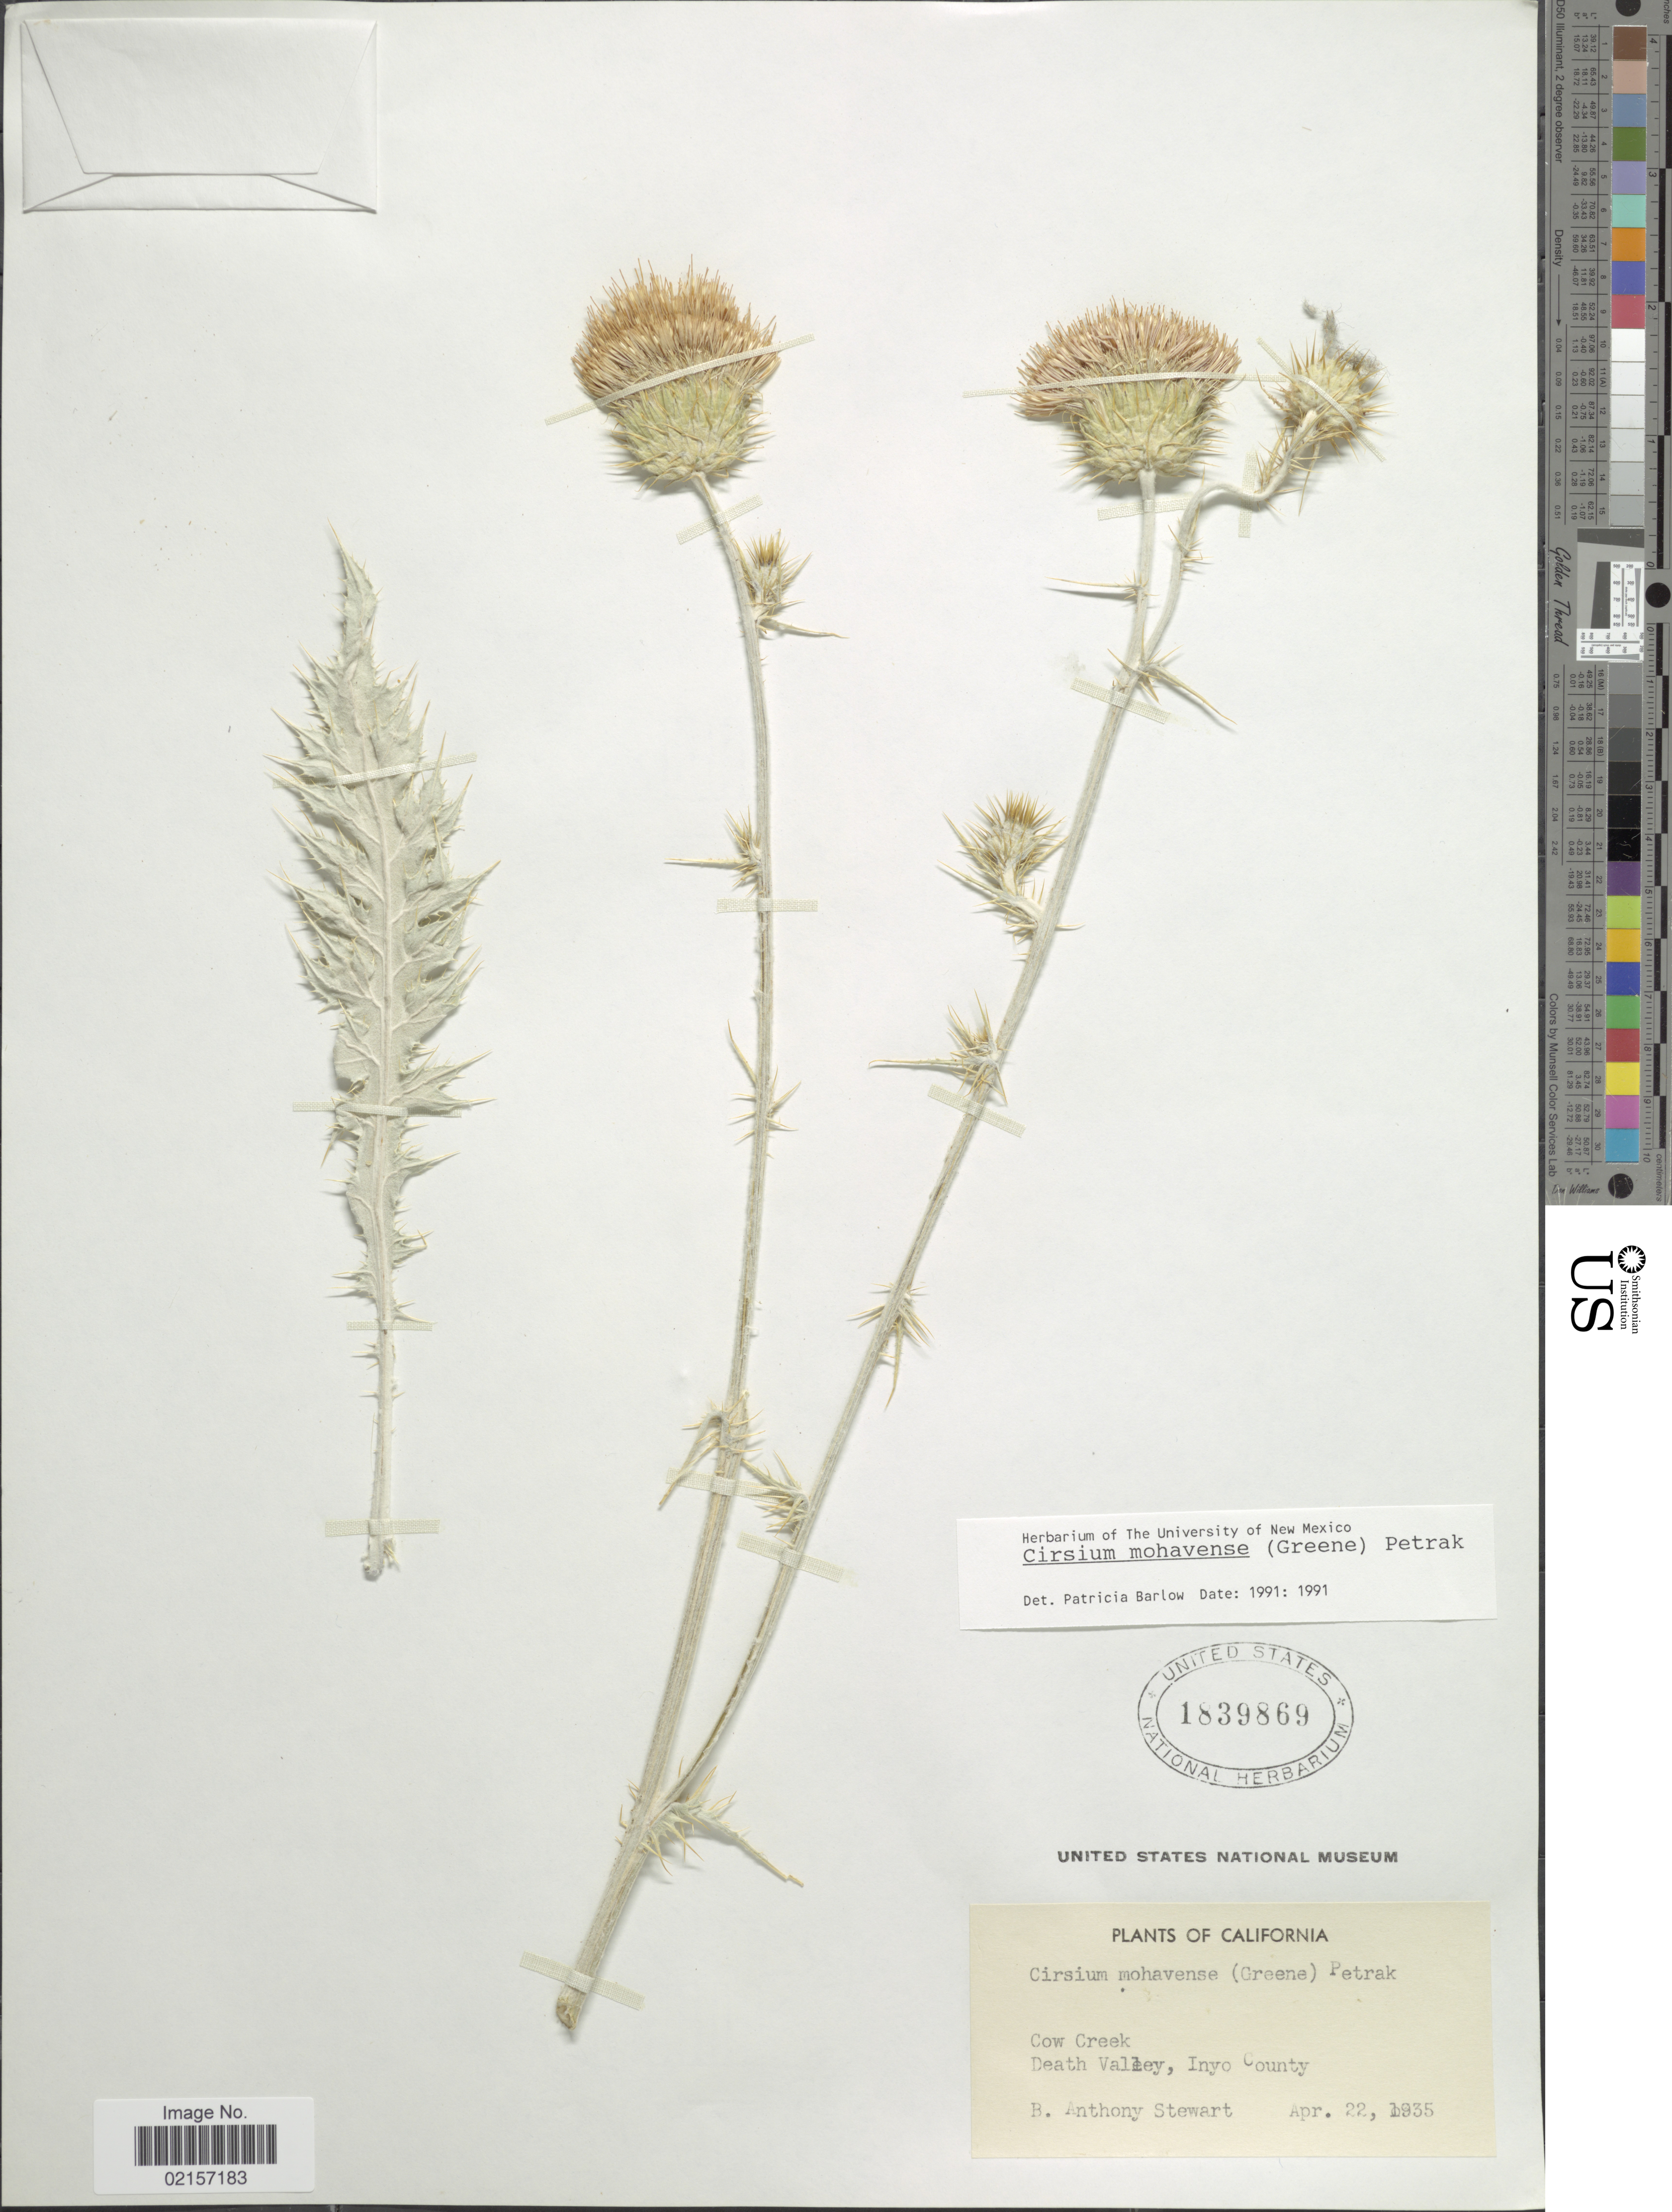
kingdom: Plantae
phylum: Tracheophyta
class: Magnoliopsida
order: Asterales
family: Asteraceae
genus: Cirsium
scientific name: Cirsium mohavense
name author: (Greene) Petr.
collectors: B. Stewart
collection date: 1935-04-22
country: United States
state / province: California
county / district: Inyo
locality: Cow Creek, Death Valley, Inyo County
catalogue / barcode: US 1839869